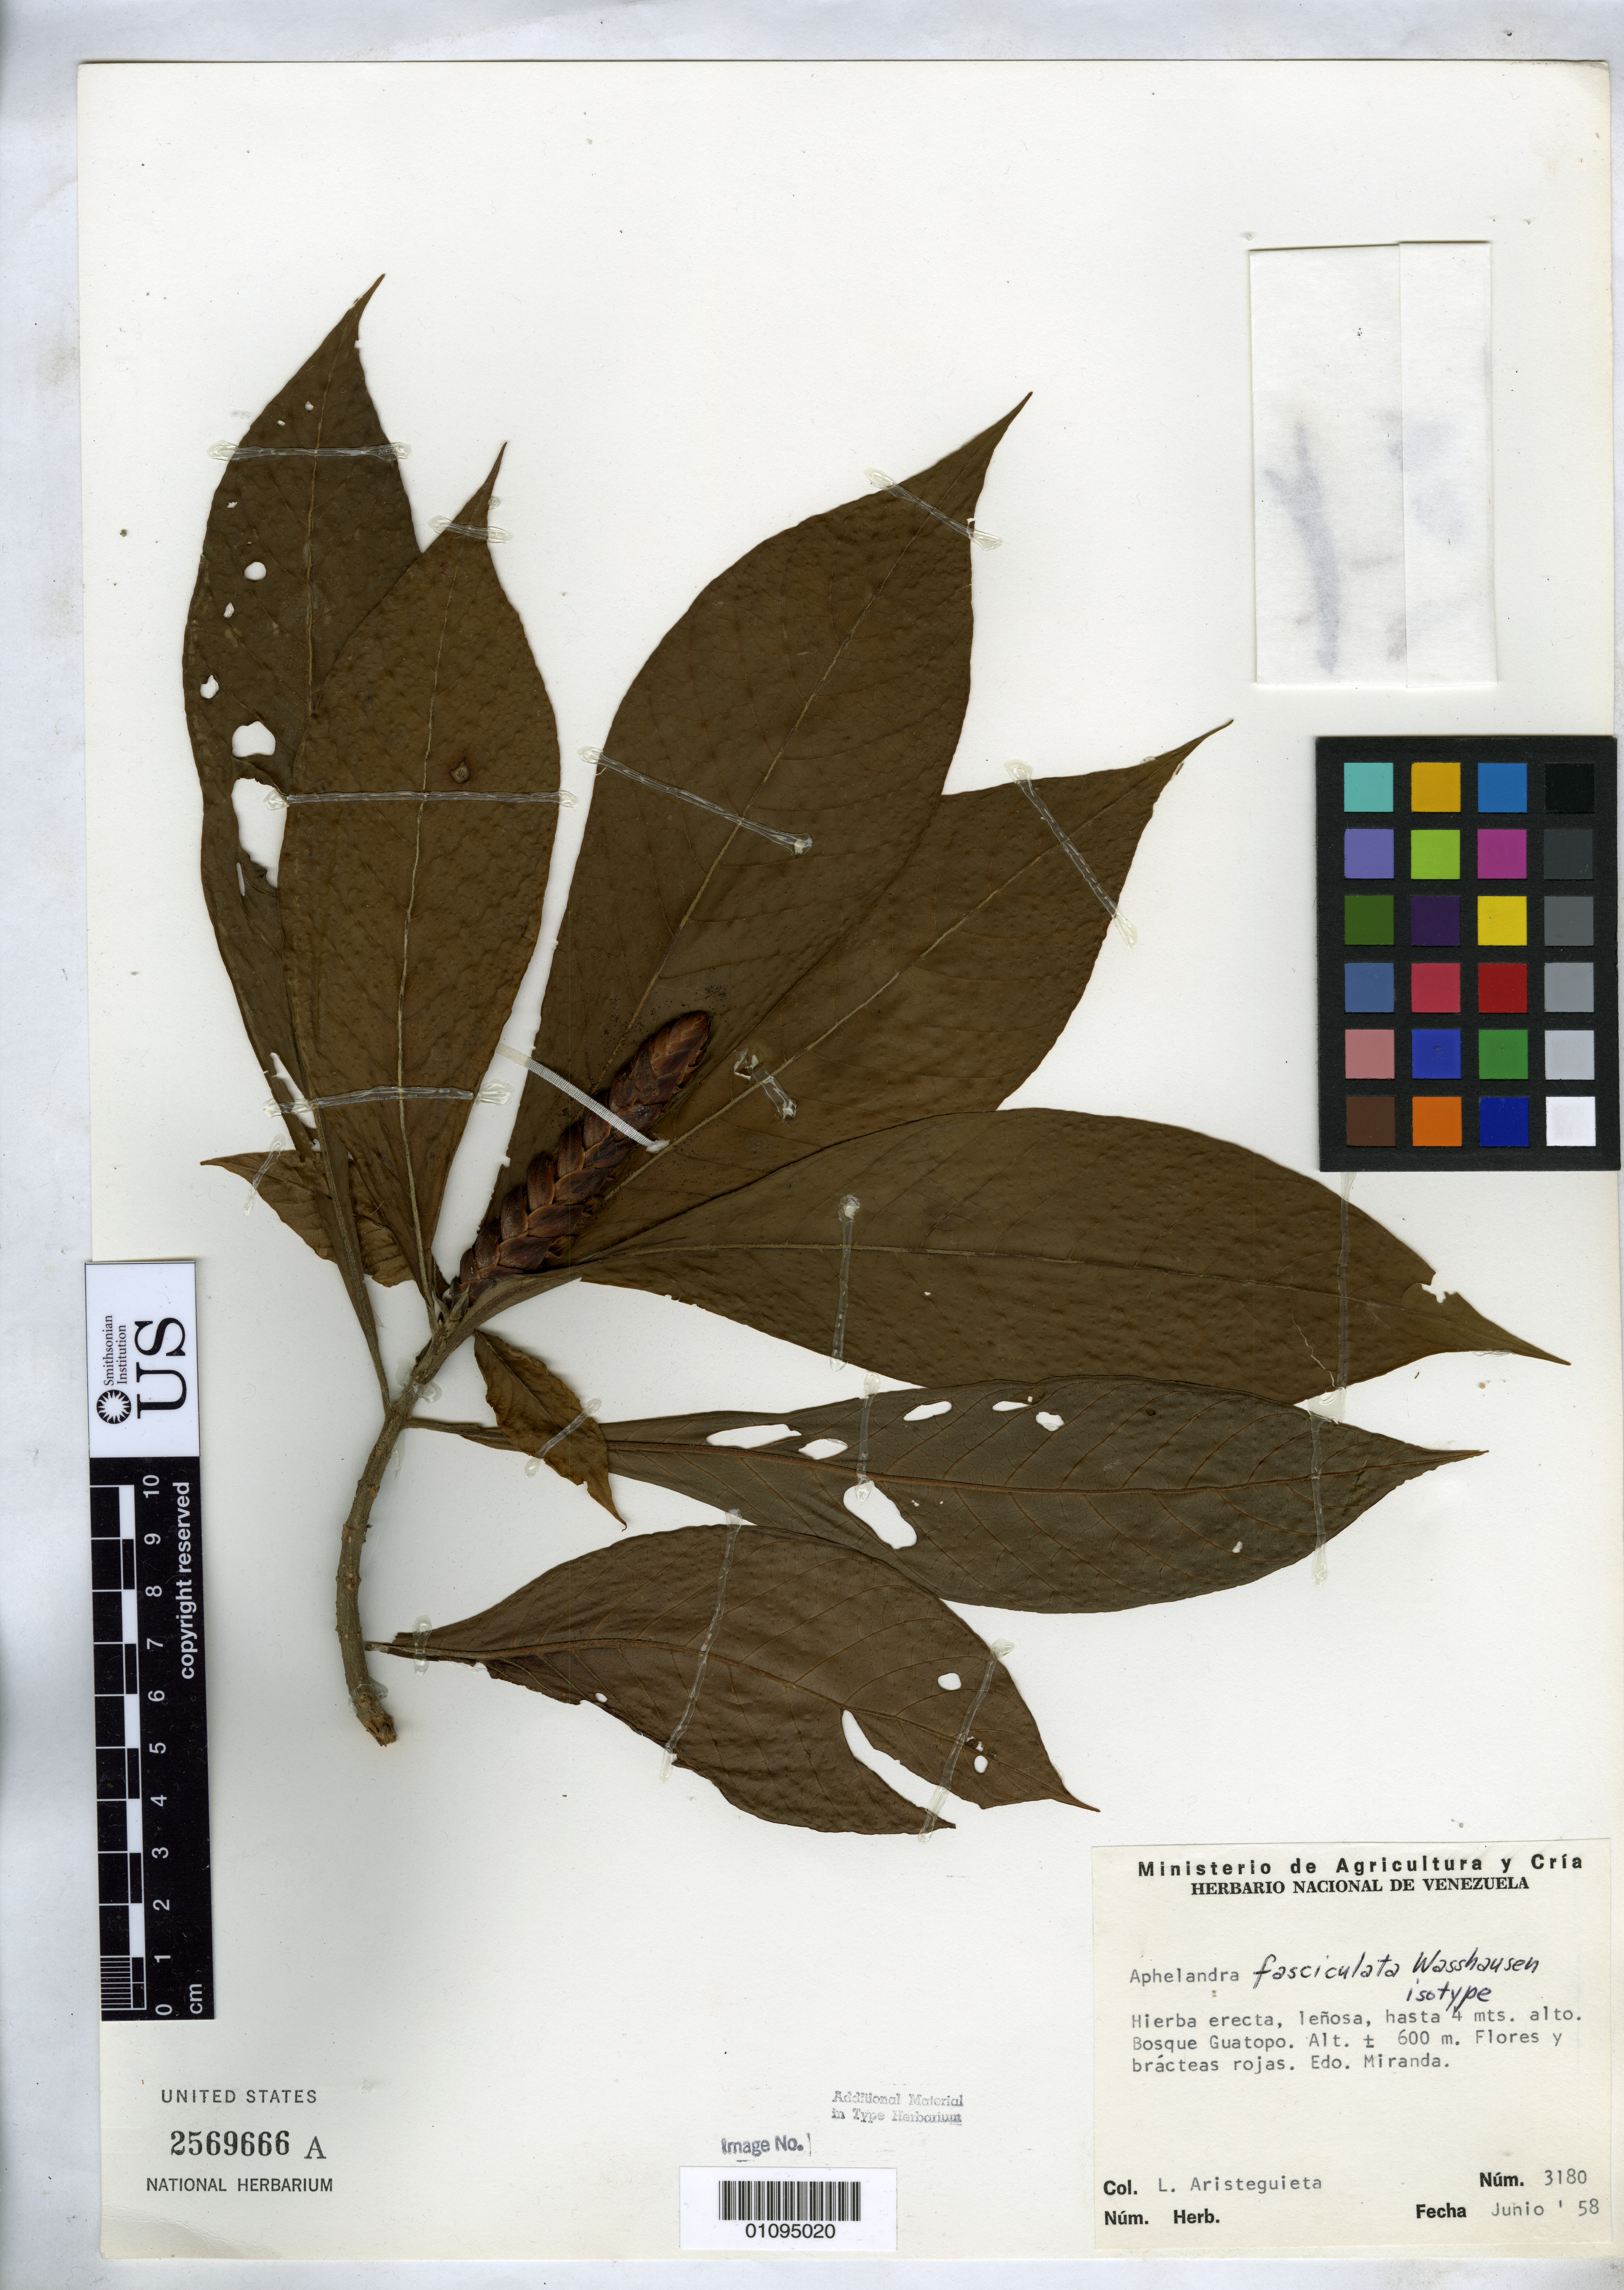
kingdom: Plantae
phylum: Tracheophyta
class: Magnoliopsida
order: Lamiales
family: Acanthaceae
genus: Aphelandra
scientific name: Aphelandra fasciculata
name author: Wassh.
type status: Isotype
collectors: L. Aristeguieta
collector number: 3180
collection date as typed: Jun 1958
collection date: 1958-06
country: Venezuela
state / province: Miranda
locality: Bosque Guatopo.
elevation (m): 600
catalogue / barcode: US 2569666A